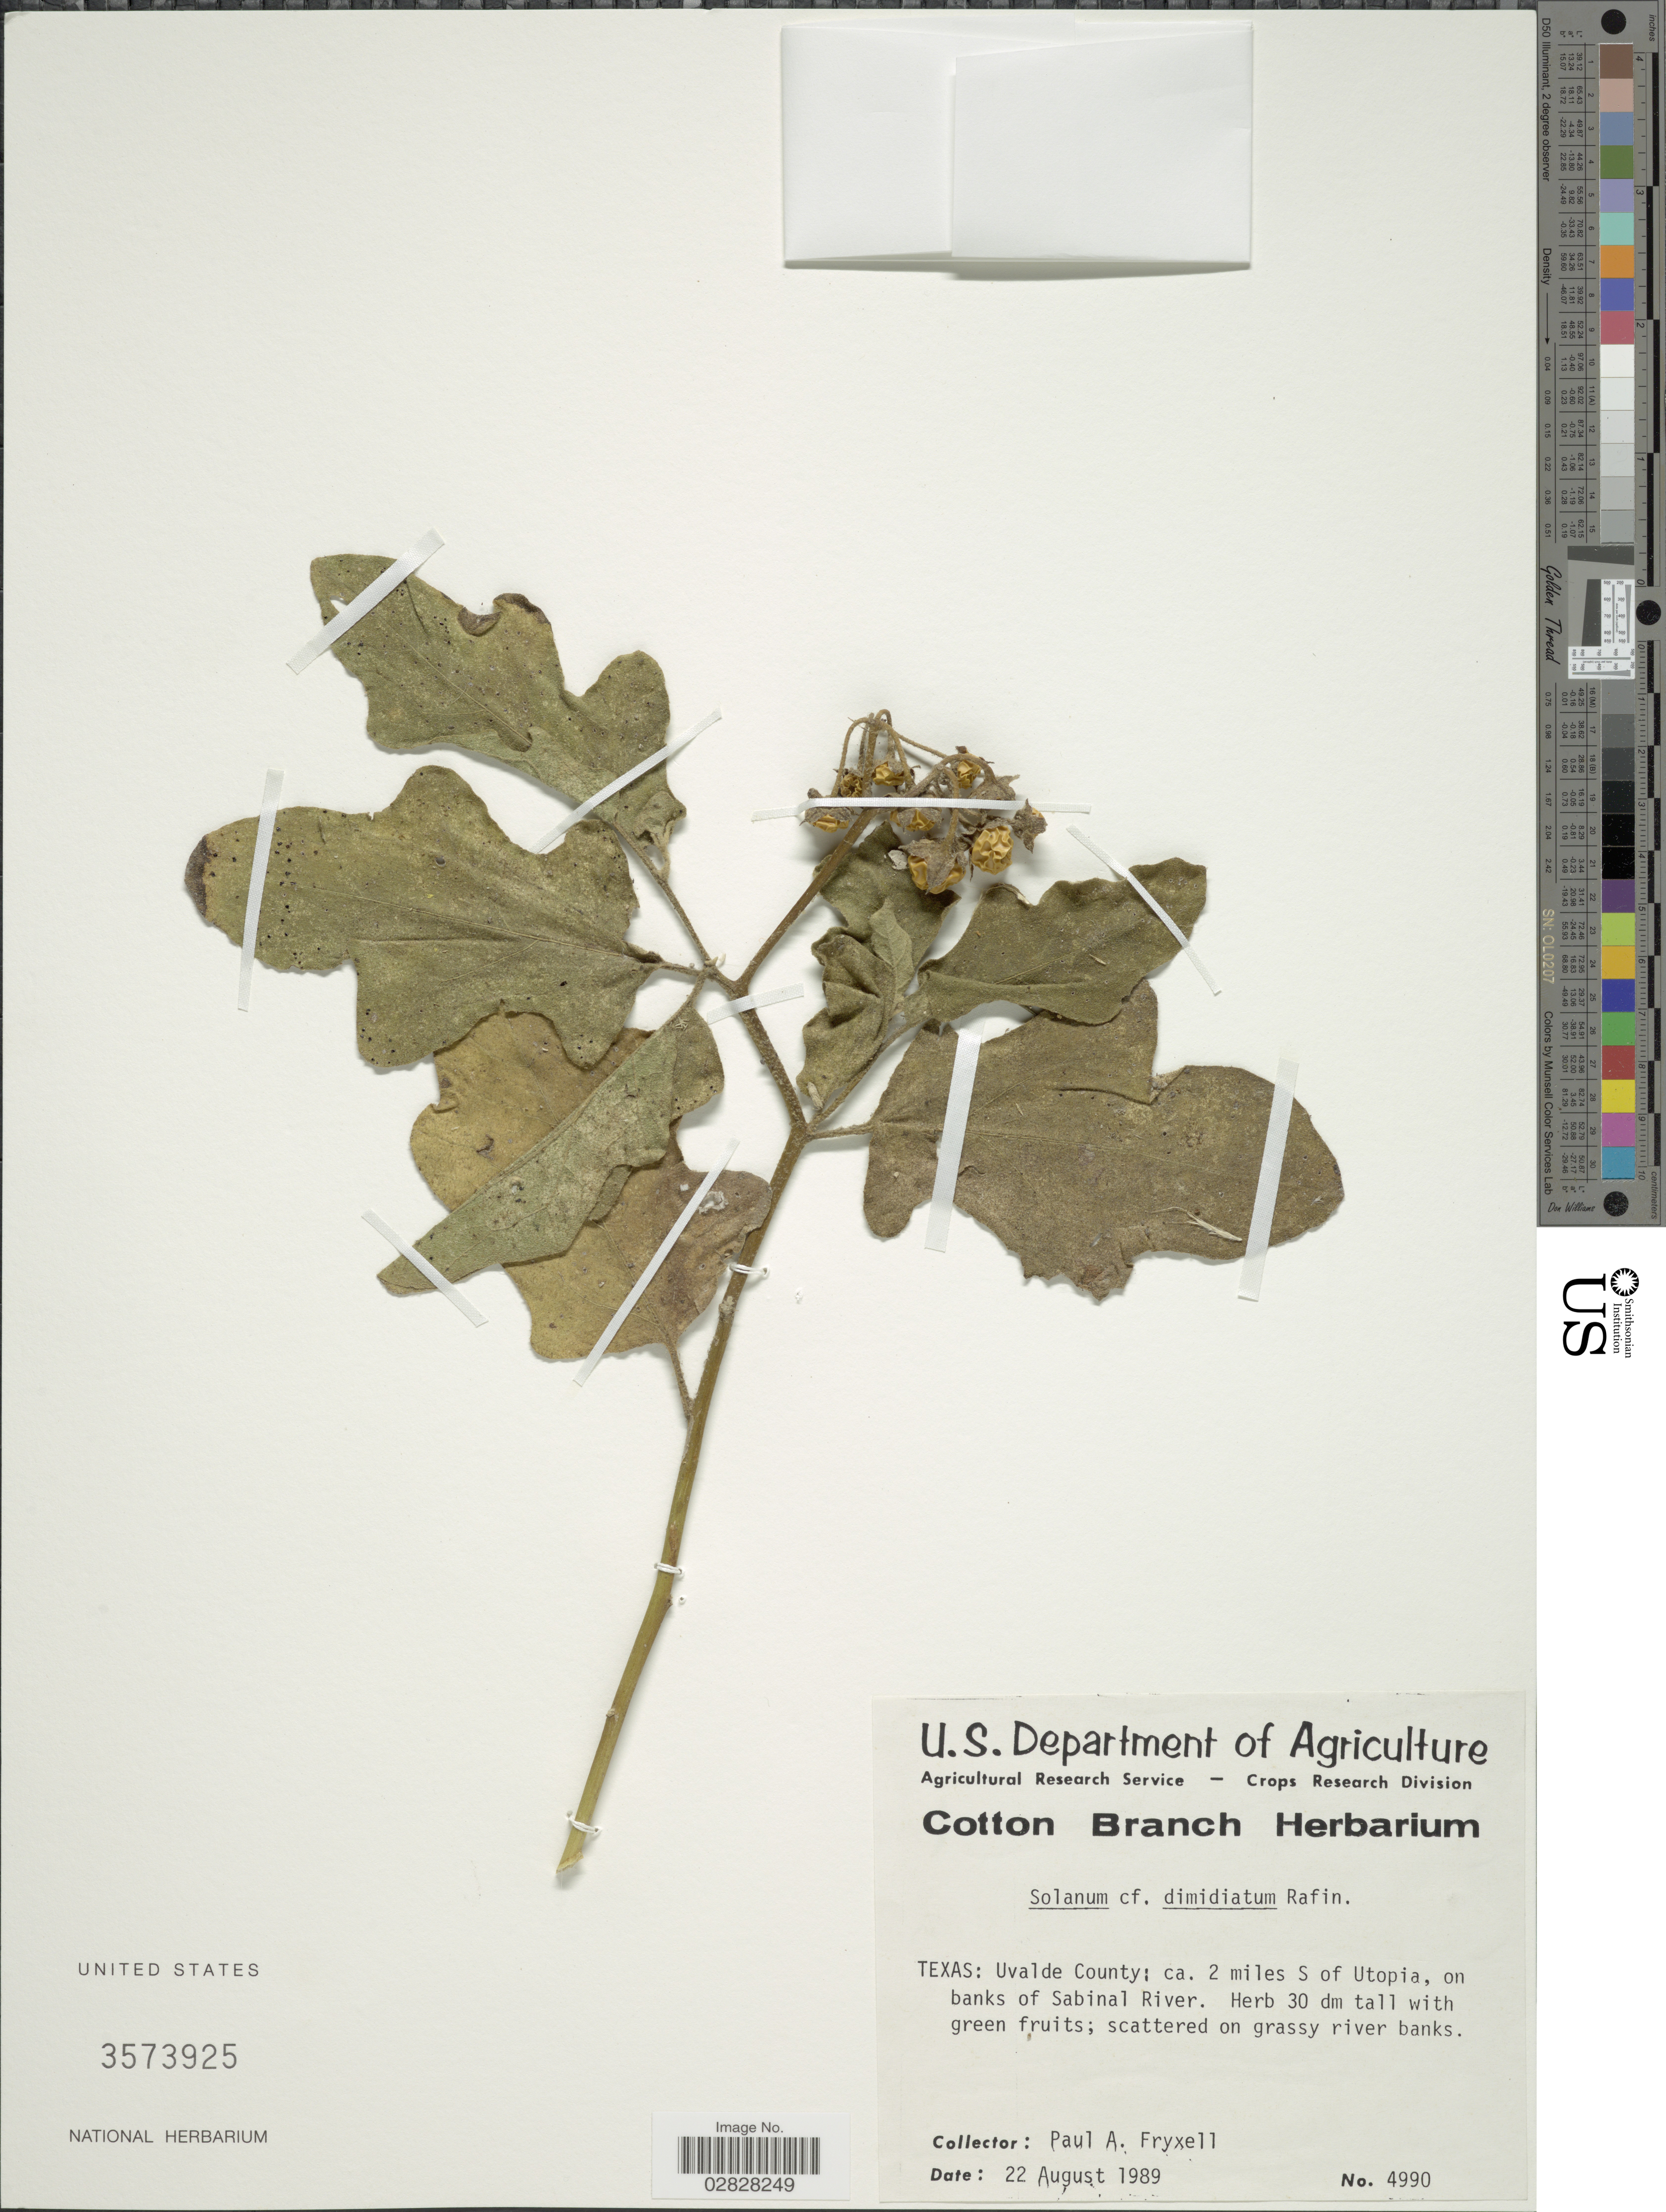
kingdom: Plantae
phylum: Tracheophyta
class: Magnoliopsida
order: Solanales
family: Solanaceae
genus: Solanum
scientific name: Solanum dimidiatum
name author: Raf.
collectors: P. A. Fryxell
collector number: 4990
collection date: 1989-08-22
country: United States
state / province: Texas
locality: Uvalde County: ca. 2 miles S of Utopia, on banks of Sabinal River.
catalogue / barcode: US 3573925